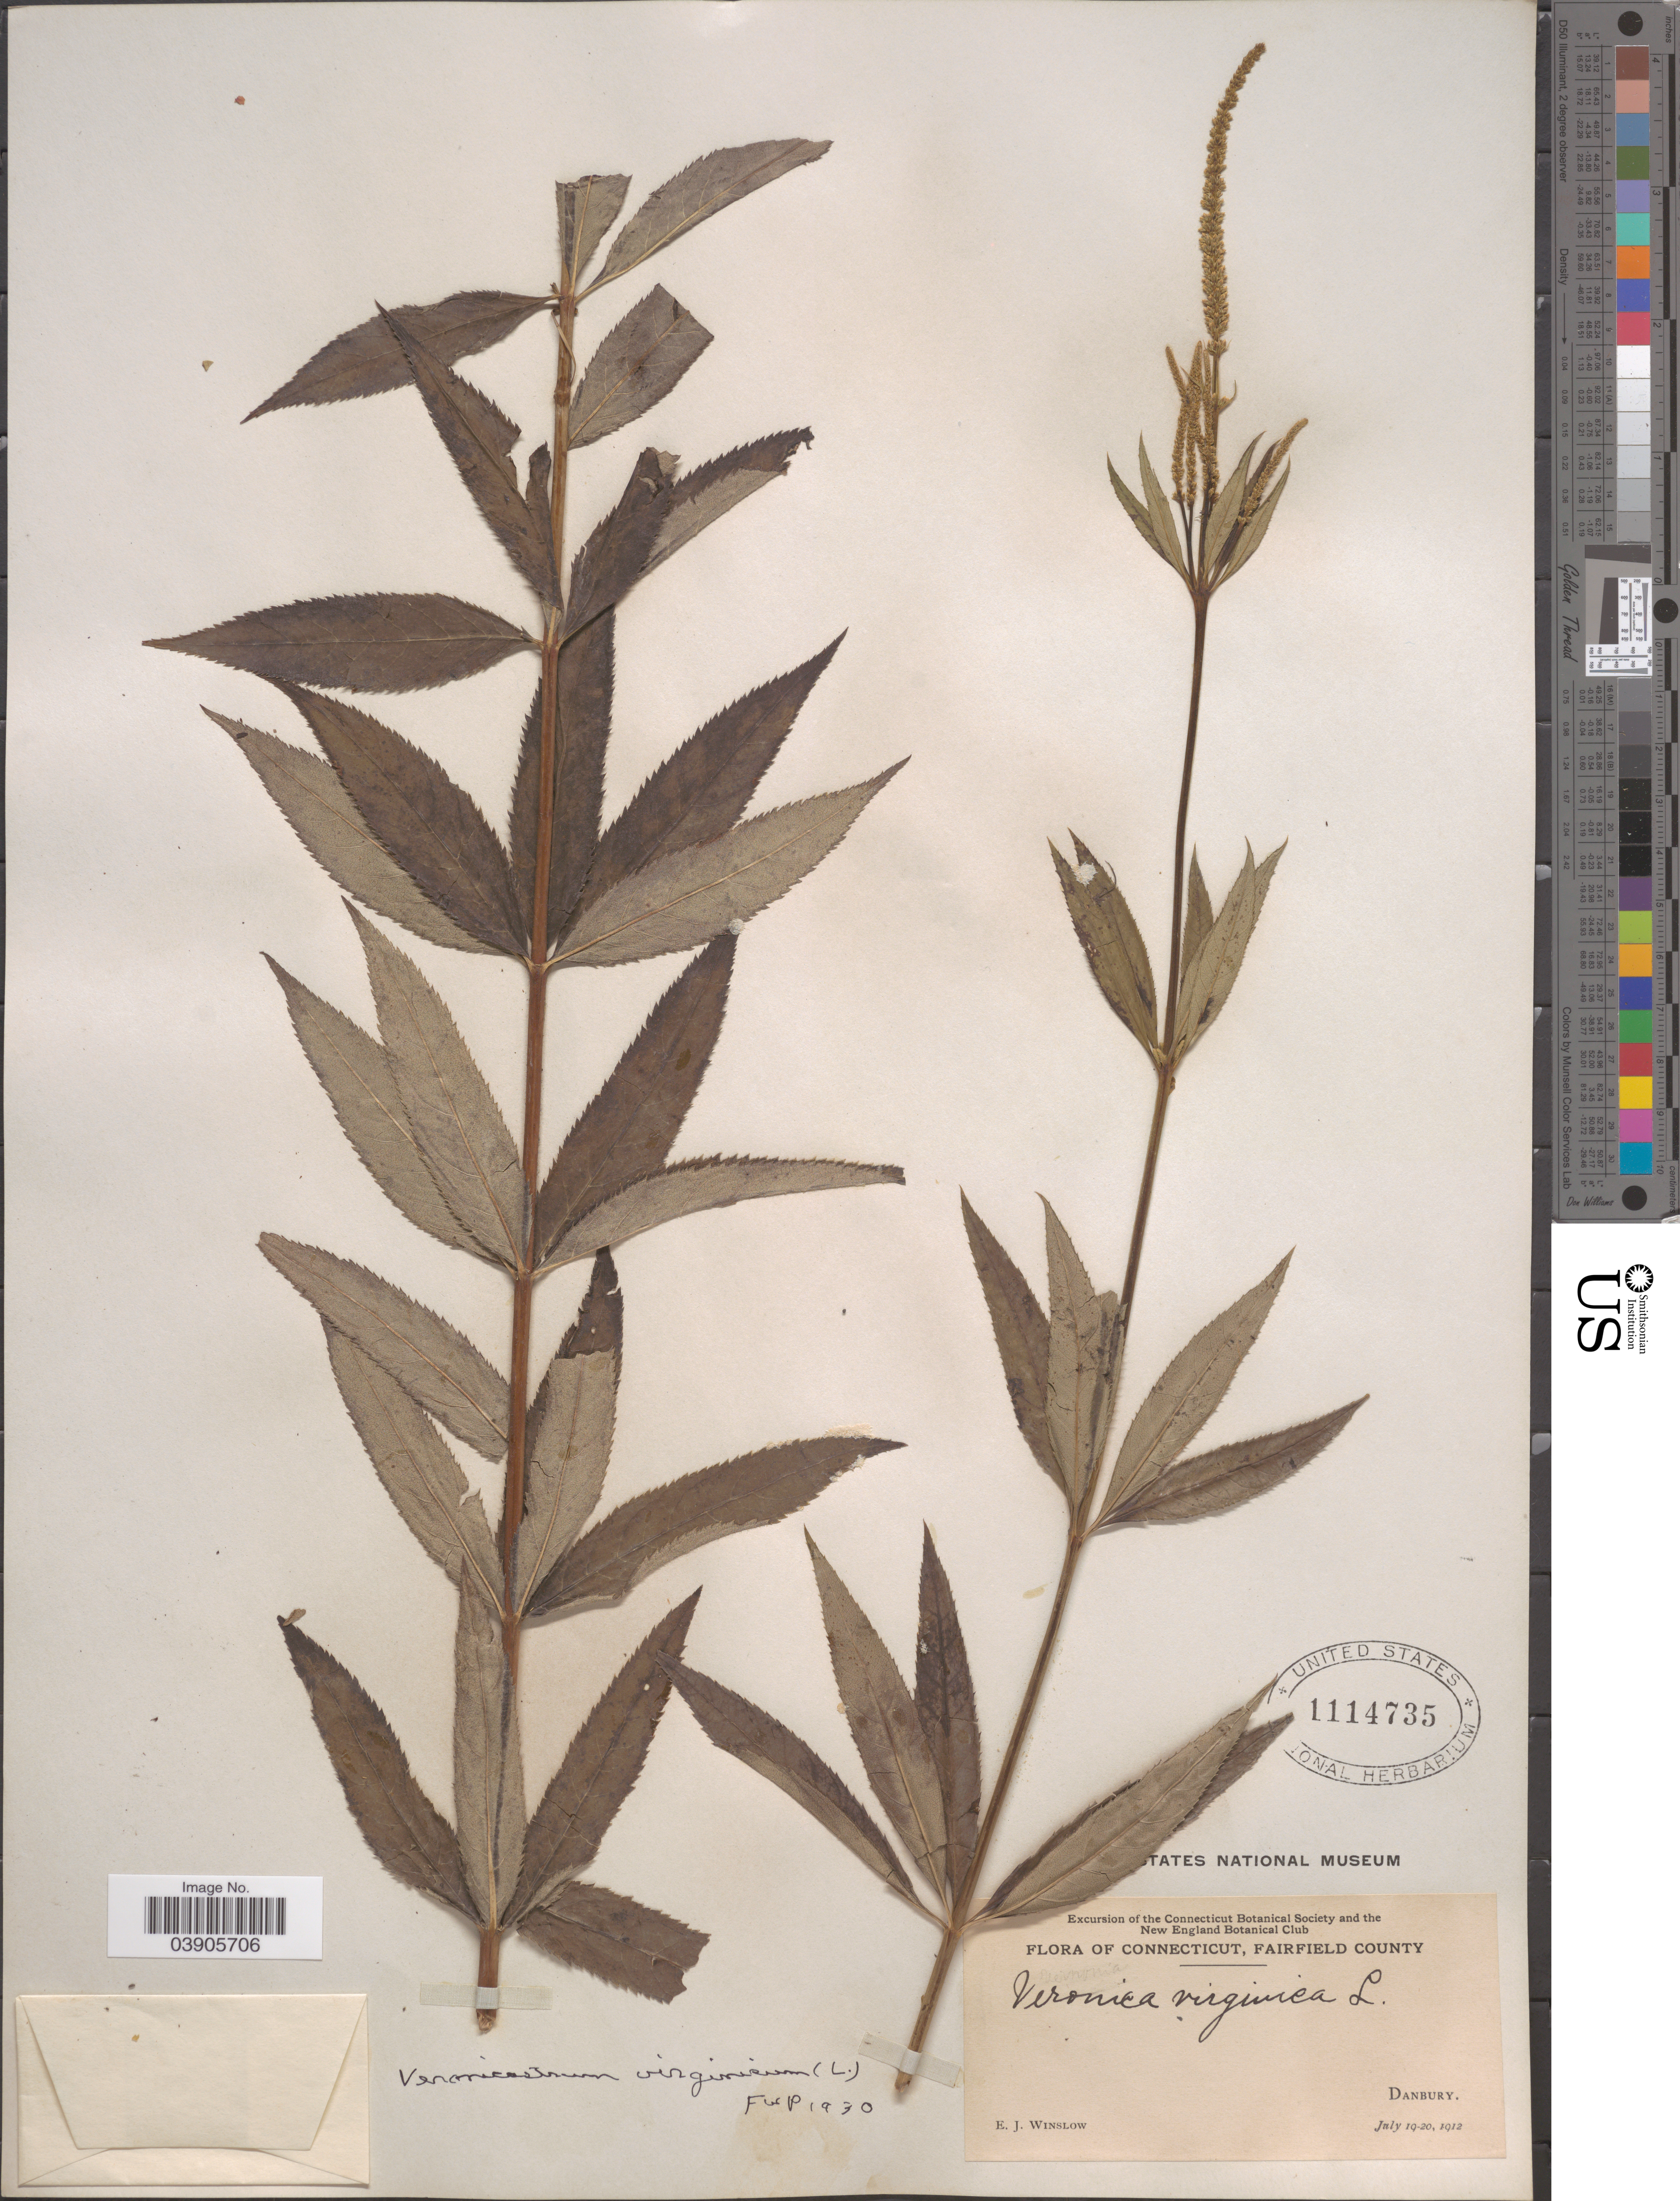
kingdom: Plantae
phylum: Tracheophyta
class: Magnoliopsida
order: Lamiales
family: Plantaginaceae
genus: Veronicastrum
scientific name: Veronicastrum virginicum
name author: (L.) Farw.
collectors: E. Winslow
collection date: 1912-07-19/1912-07-20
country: United States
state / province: Connecticut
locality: Fairfield County. Danbury.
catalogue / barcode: US 1114735